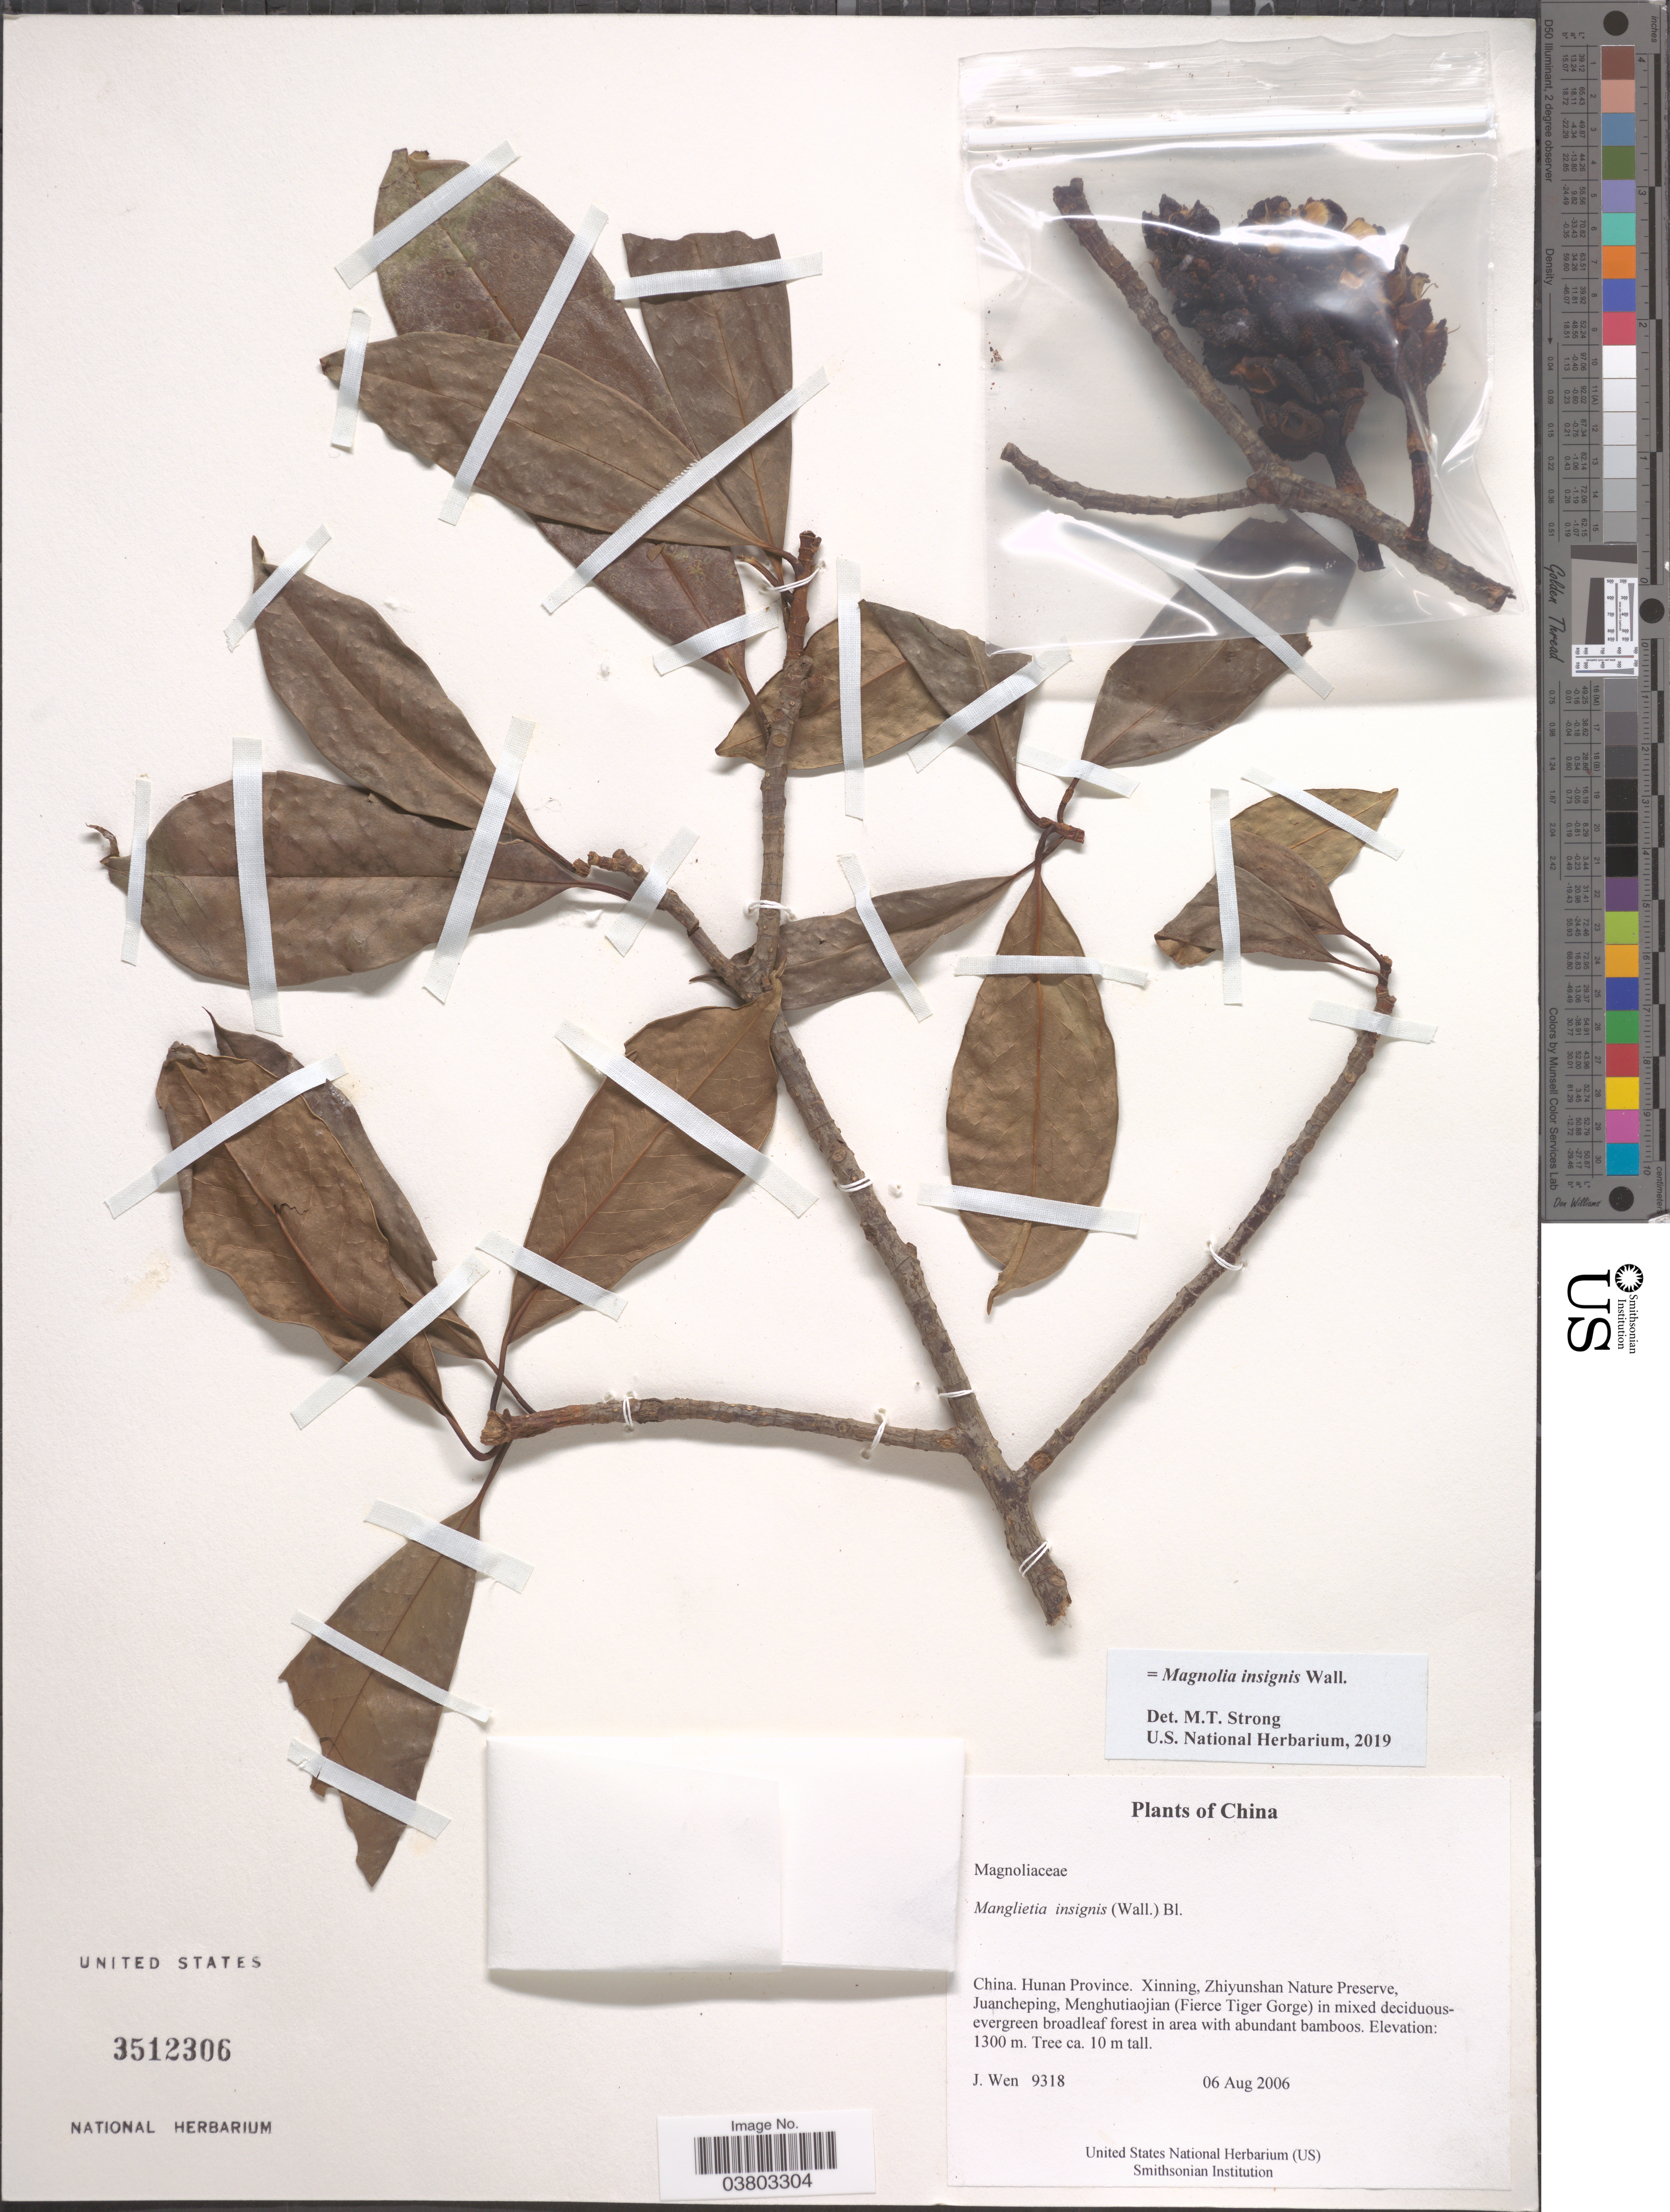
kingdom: Plantae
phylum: Tracheophyta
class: Magnoliopsida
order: Magnoliales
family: Magnoliaceae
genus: Magnolia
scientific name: Magnolia insignis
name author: Wall.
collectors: J. Wen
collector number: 9318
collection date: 2006-08-06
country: China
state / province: Hunan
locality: Hunan Province. Xining, Zhiyunshan Nature Reserve, Juancheping, Menghutiaojian (Fierce Tiger Gorge).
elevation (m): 1300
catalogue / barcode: US 3512306